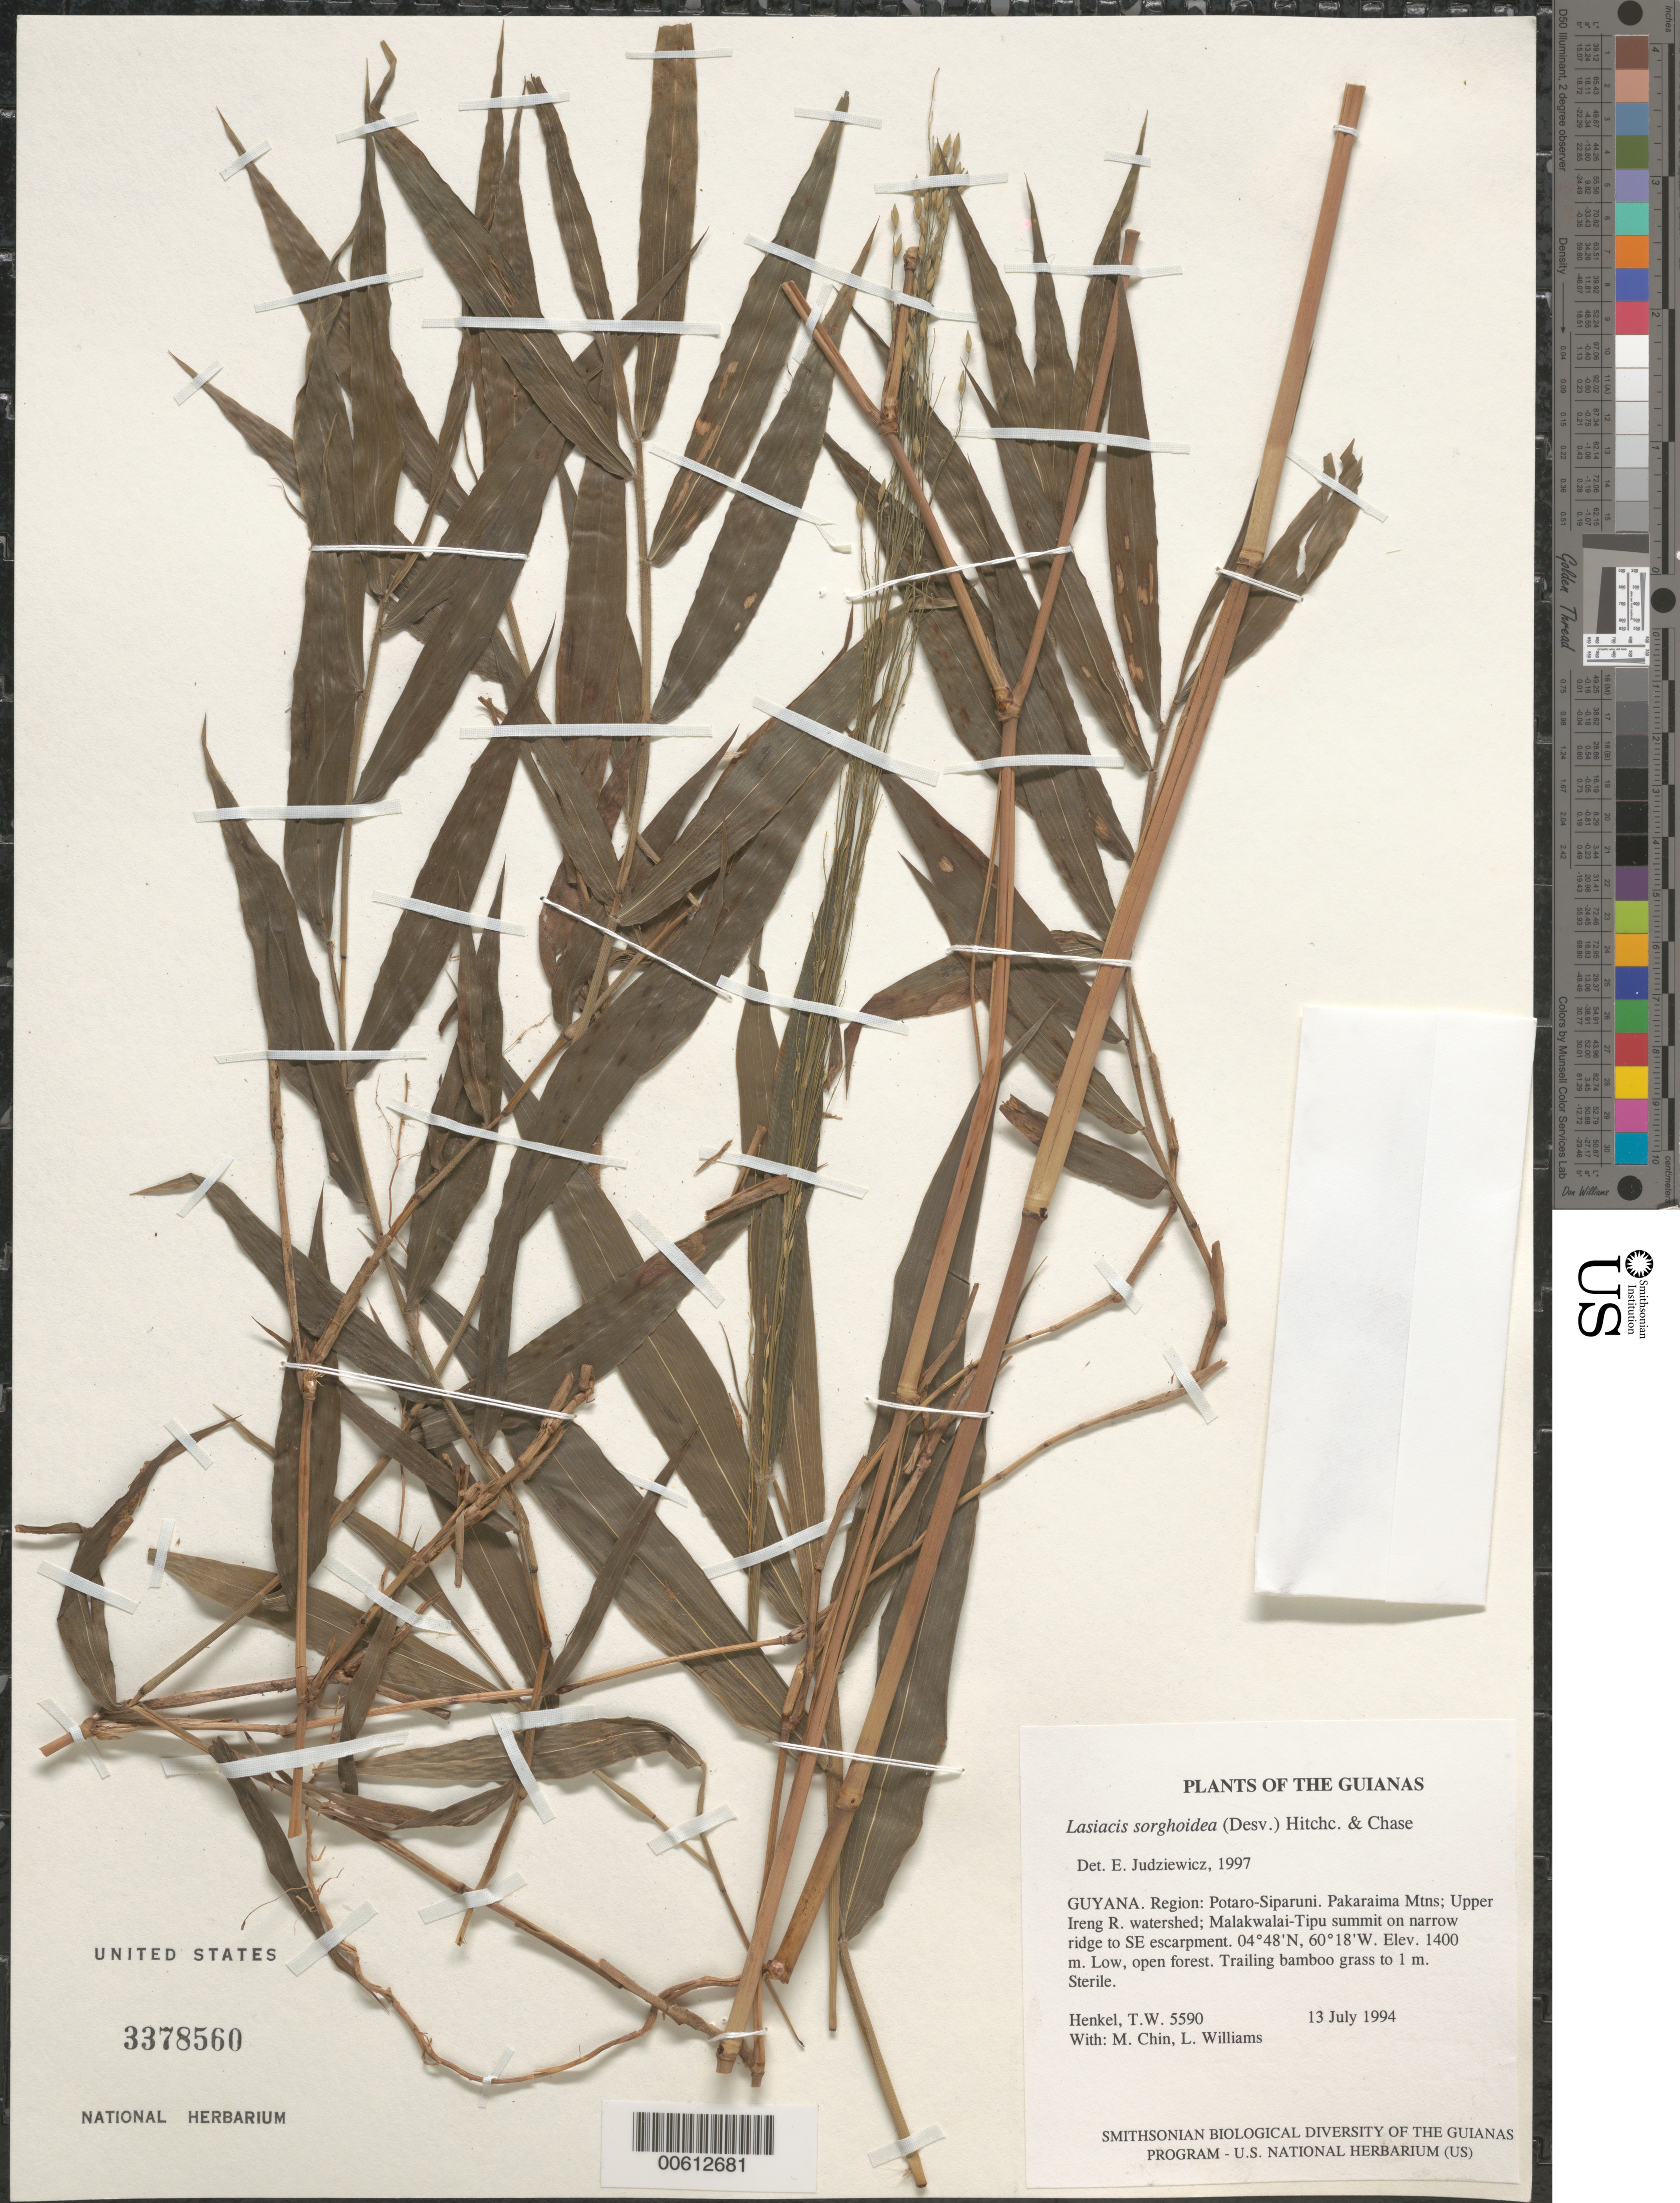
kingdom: Plantae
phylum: Tracheophyta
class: Liliopsida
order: Poales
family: Poaceae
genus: Lasiacis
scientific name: Lasiacis sorghoidea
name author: (Desv. ex Ham.) Hitchc. & Chase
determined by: Judziewicz, E. J.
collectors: T. Henkel, M. Chin & L. Williams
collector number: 5590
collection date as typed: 13 July 1994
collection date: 1994-07-13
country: Guyana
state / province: Potaro-Siparuni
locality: Pakaraima Mtns; Upper Ireng R. watershed; Malakwalai-Tipu summit on narrow ridge to SE escarpment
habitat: Low, open forest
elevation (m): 1400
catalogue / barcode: US 3378560